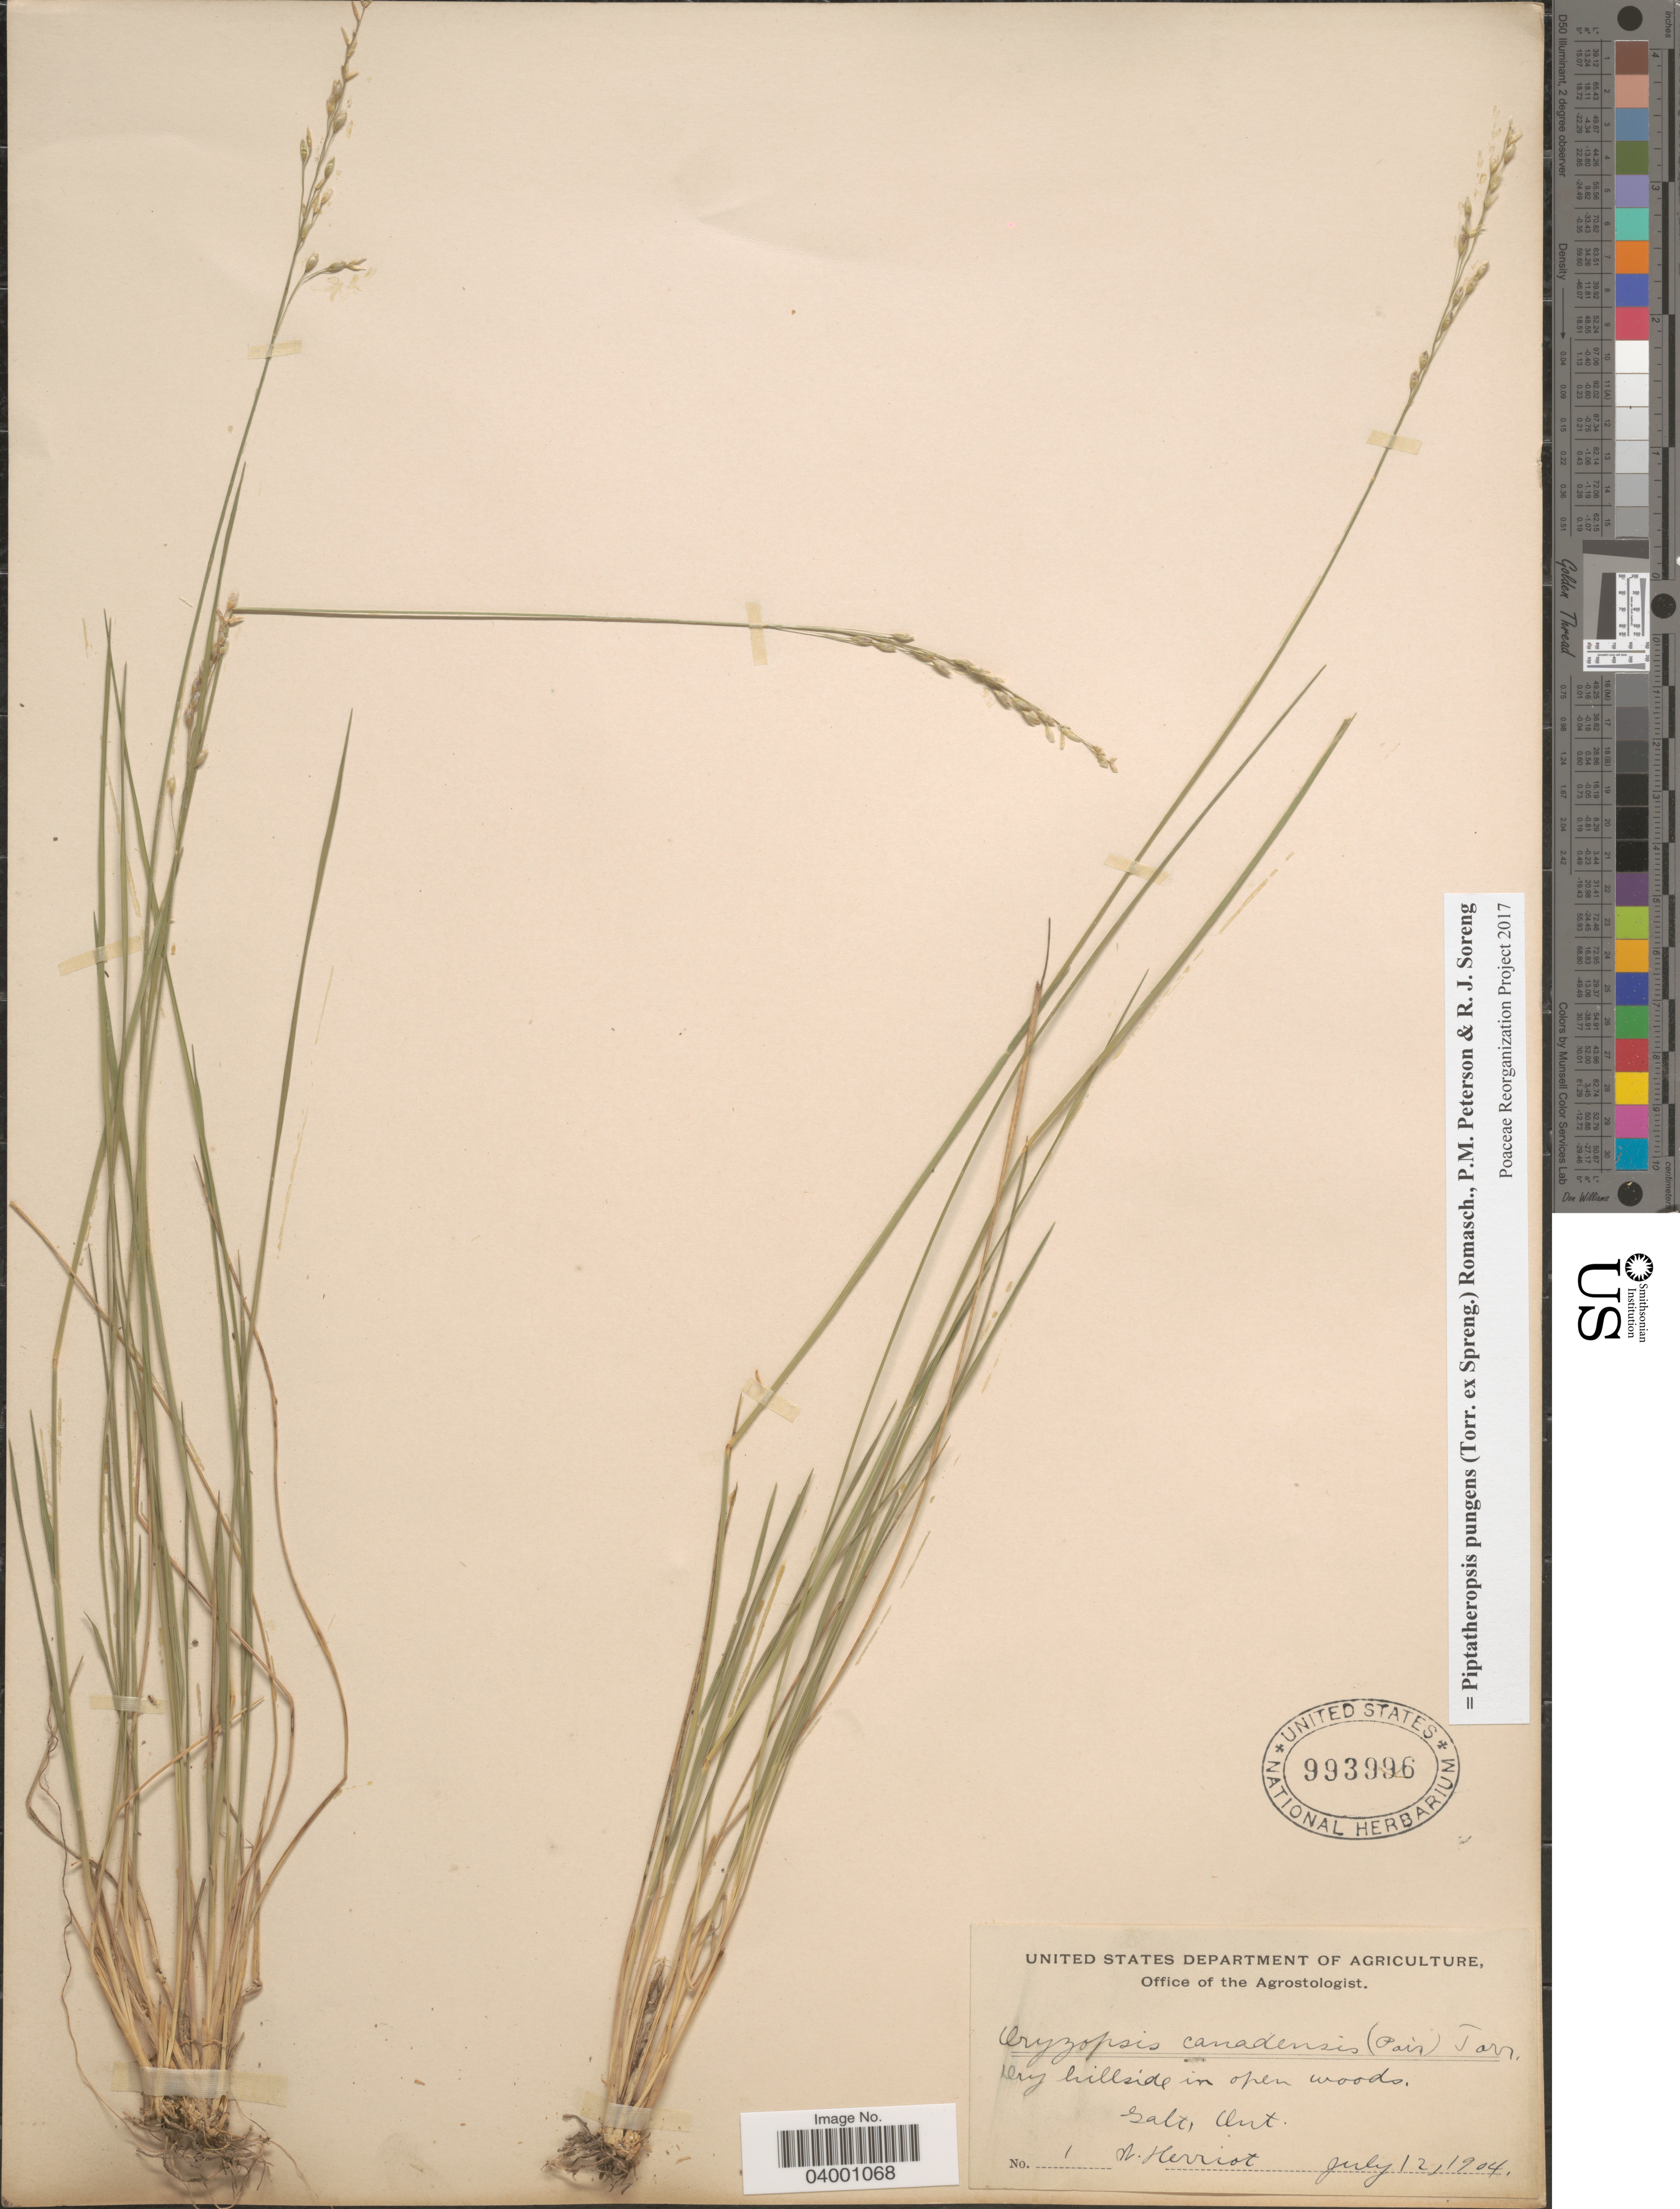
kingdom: Plantae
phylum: Tracheophyta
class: Liliopsida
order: Poales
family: Poaceae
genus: Piptatheropsis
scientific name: Piptatheropsis pungens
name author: (Torr. ex Spreng.) Romasch. et al.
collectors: W. Herriot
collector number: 1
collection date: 1904-07-12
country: Canada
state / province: Ontario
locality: Galt.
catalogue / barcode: US 993996